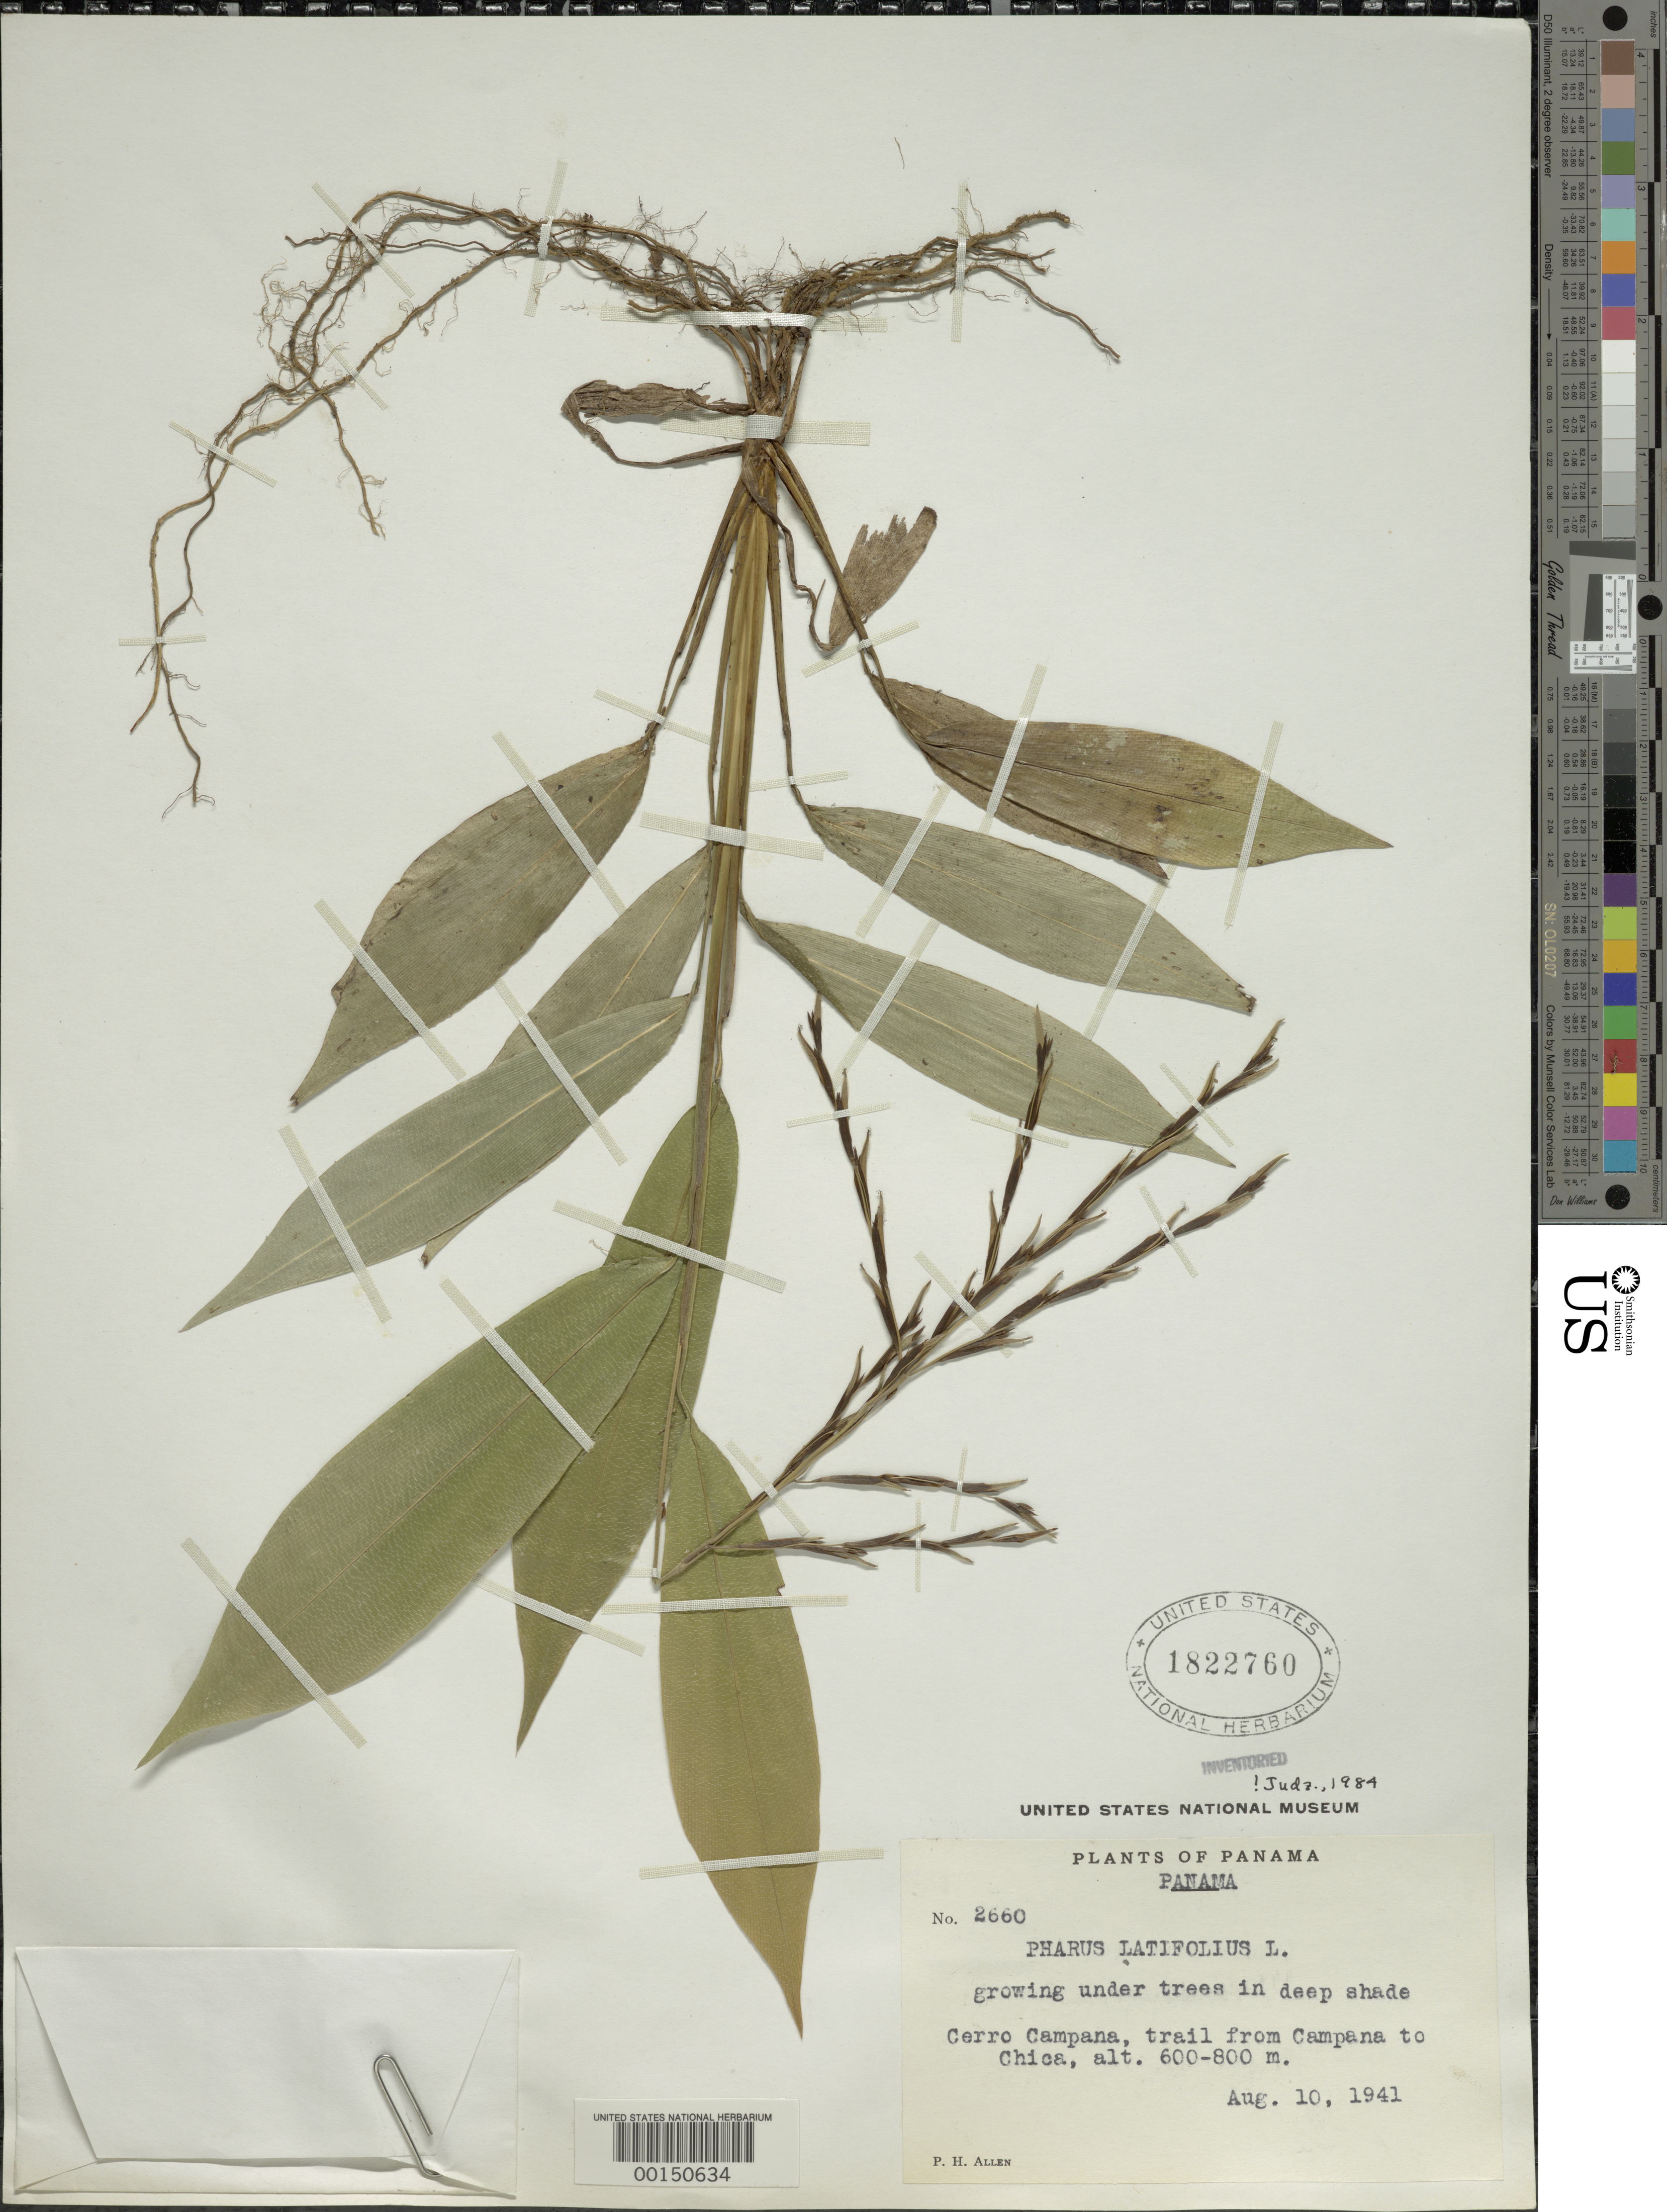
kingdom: Plantae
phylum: Tracheophyta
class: Liliopsida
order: Poales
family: Poaceae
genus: Pharus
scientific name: Pharus latifolius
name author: L.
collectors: P. H. Allen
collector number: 2660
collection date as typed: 10 Aug 1941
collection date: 1941-08-10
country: Panama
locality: Cerro Campana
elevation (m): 600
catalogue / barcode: US 1822760